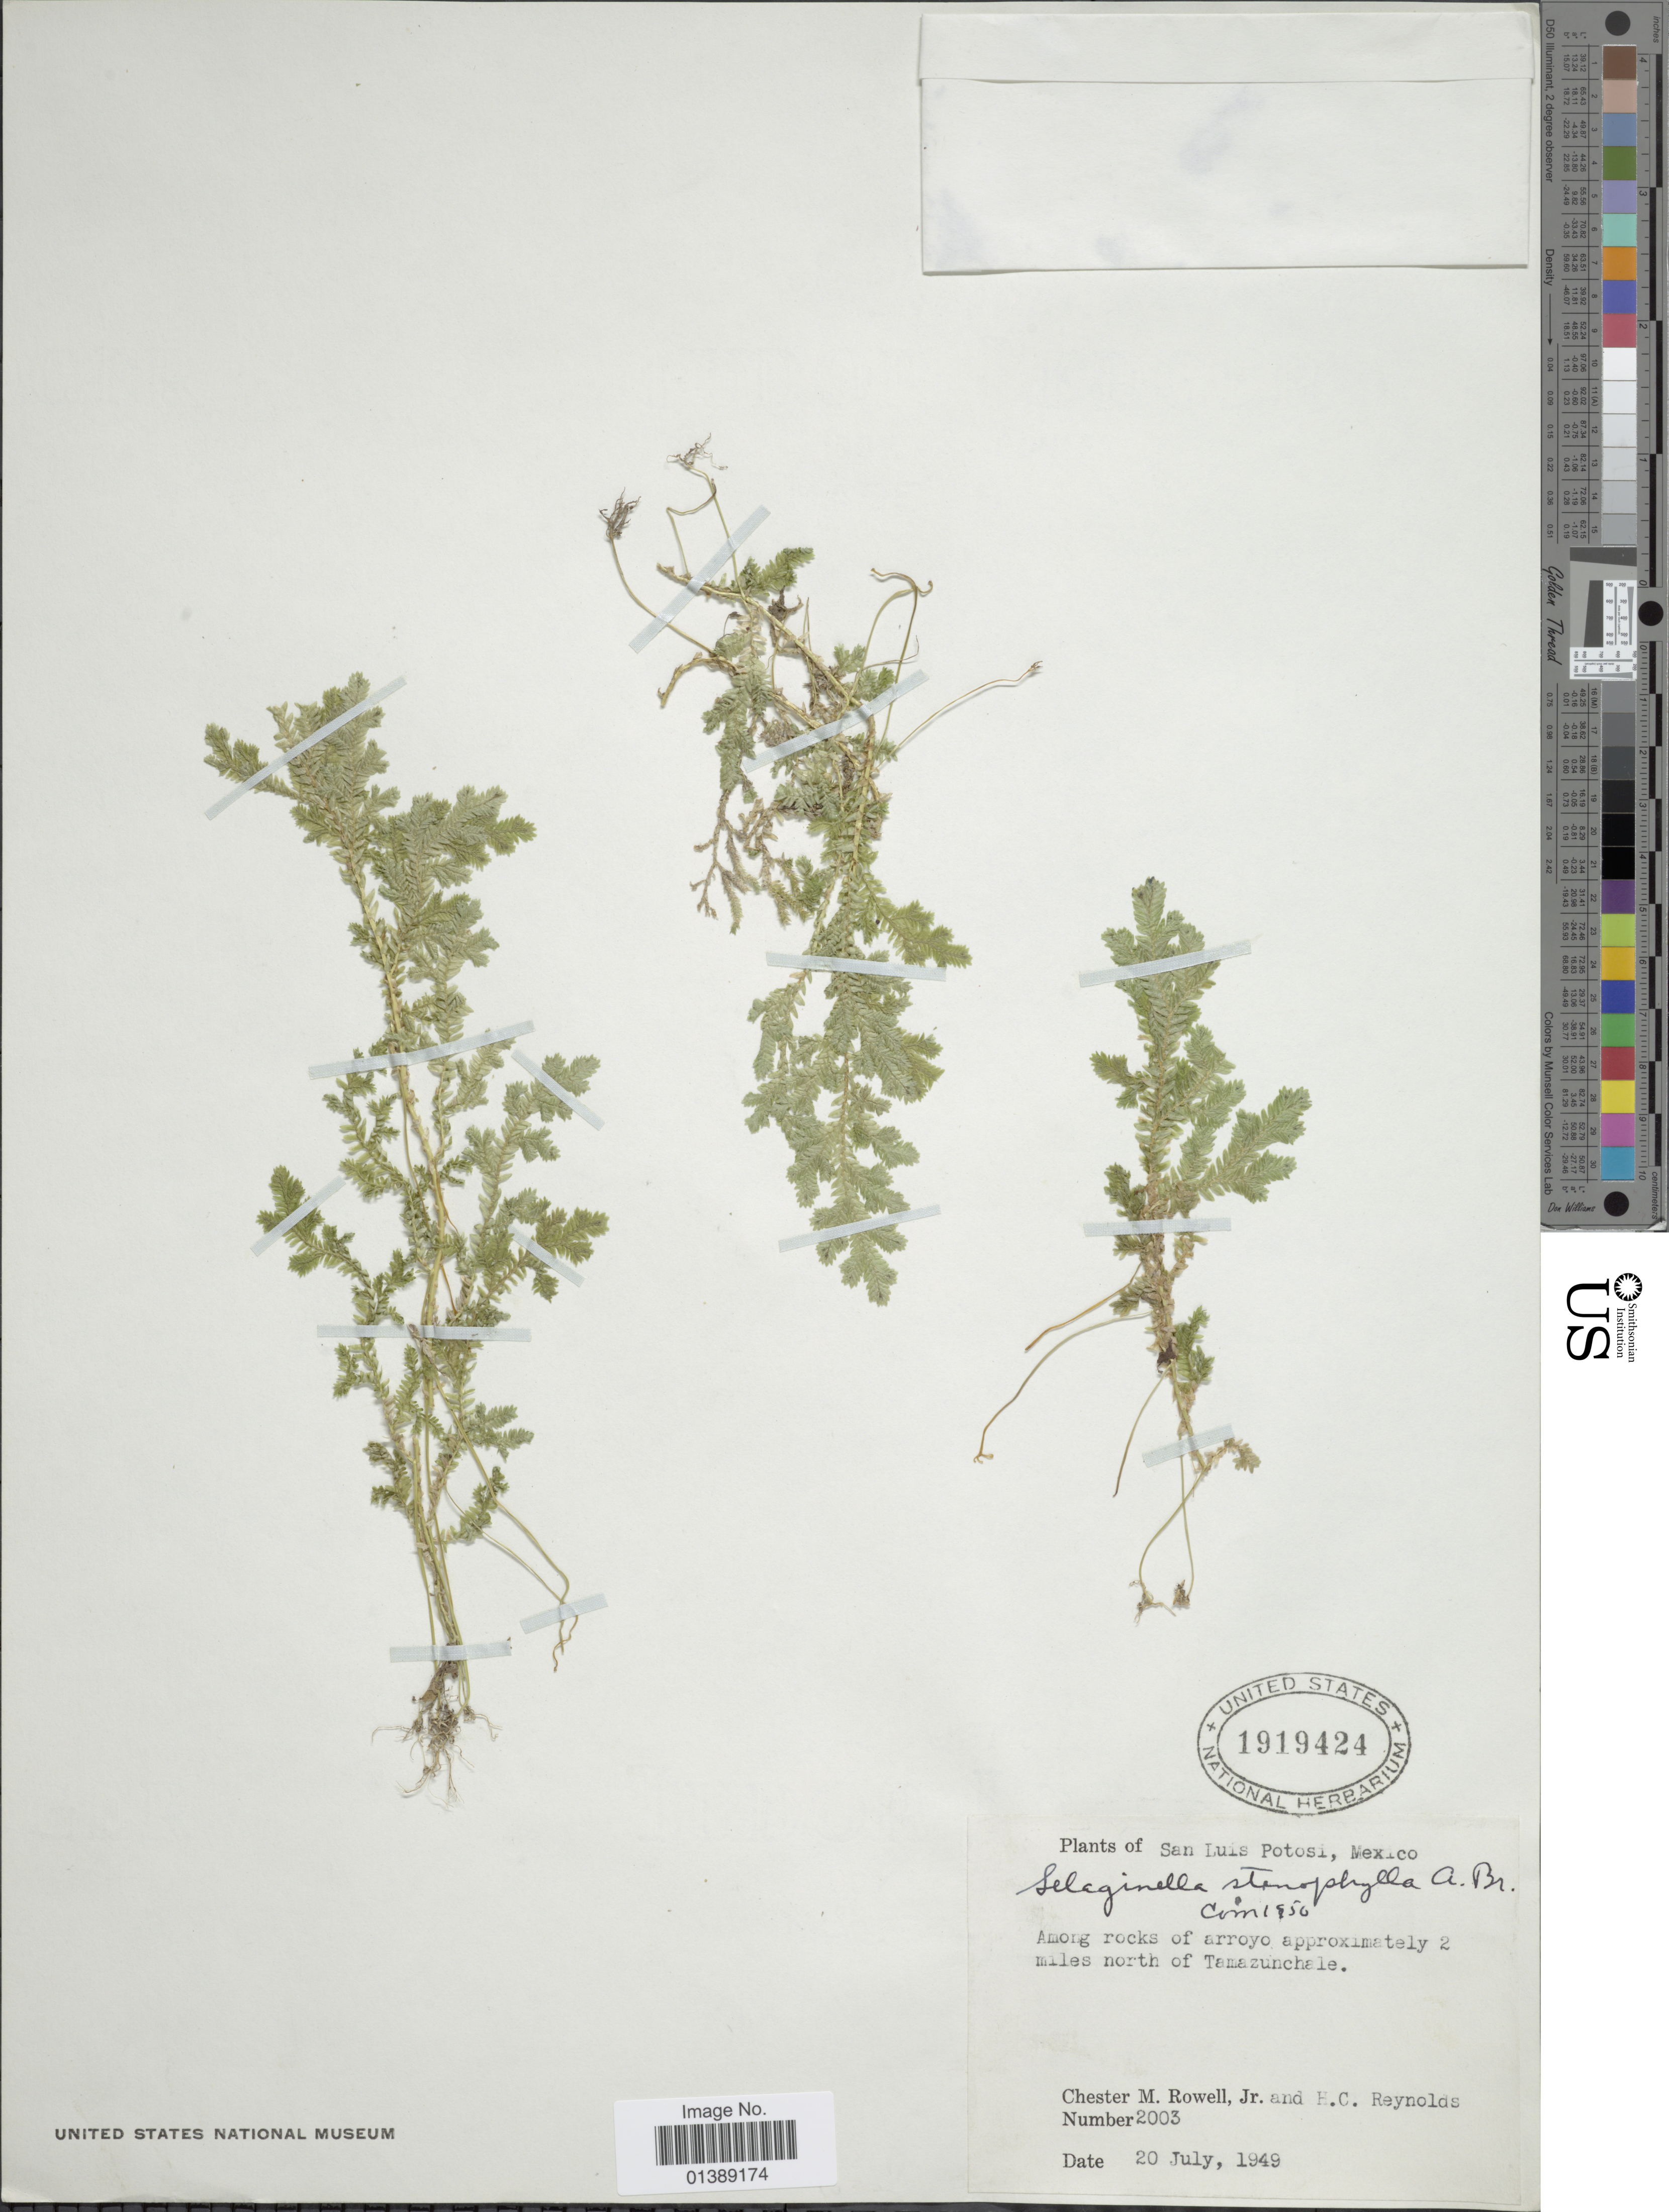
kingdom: Plantae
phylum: Tracheophyta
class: Lycopodiopsida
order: Selaginellales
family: Selaginellaceae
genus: Selaginella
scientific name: Selaginella stenophylla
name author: A. Braun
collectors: C. M. Rowell & H. Reynolds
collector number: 2003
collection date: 1949-07-20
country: Mexico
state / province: San Luis Potosí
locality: Among rocks of arroyo approximately 2 miles north of Tamazunchale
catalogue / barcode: US 1919424